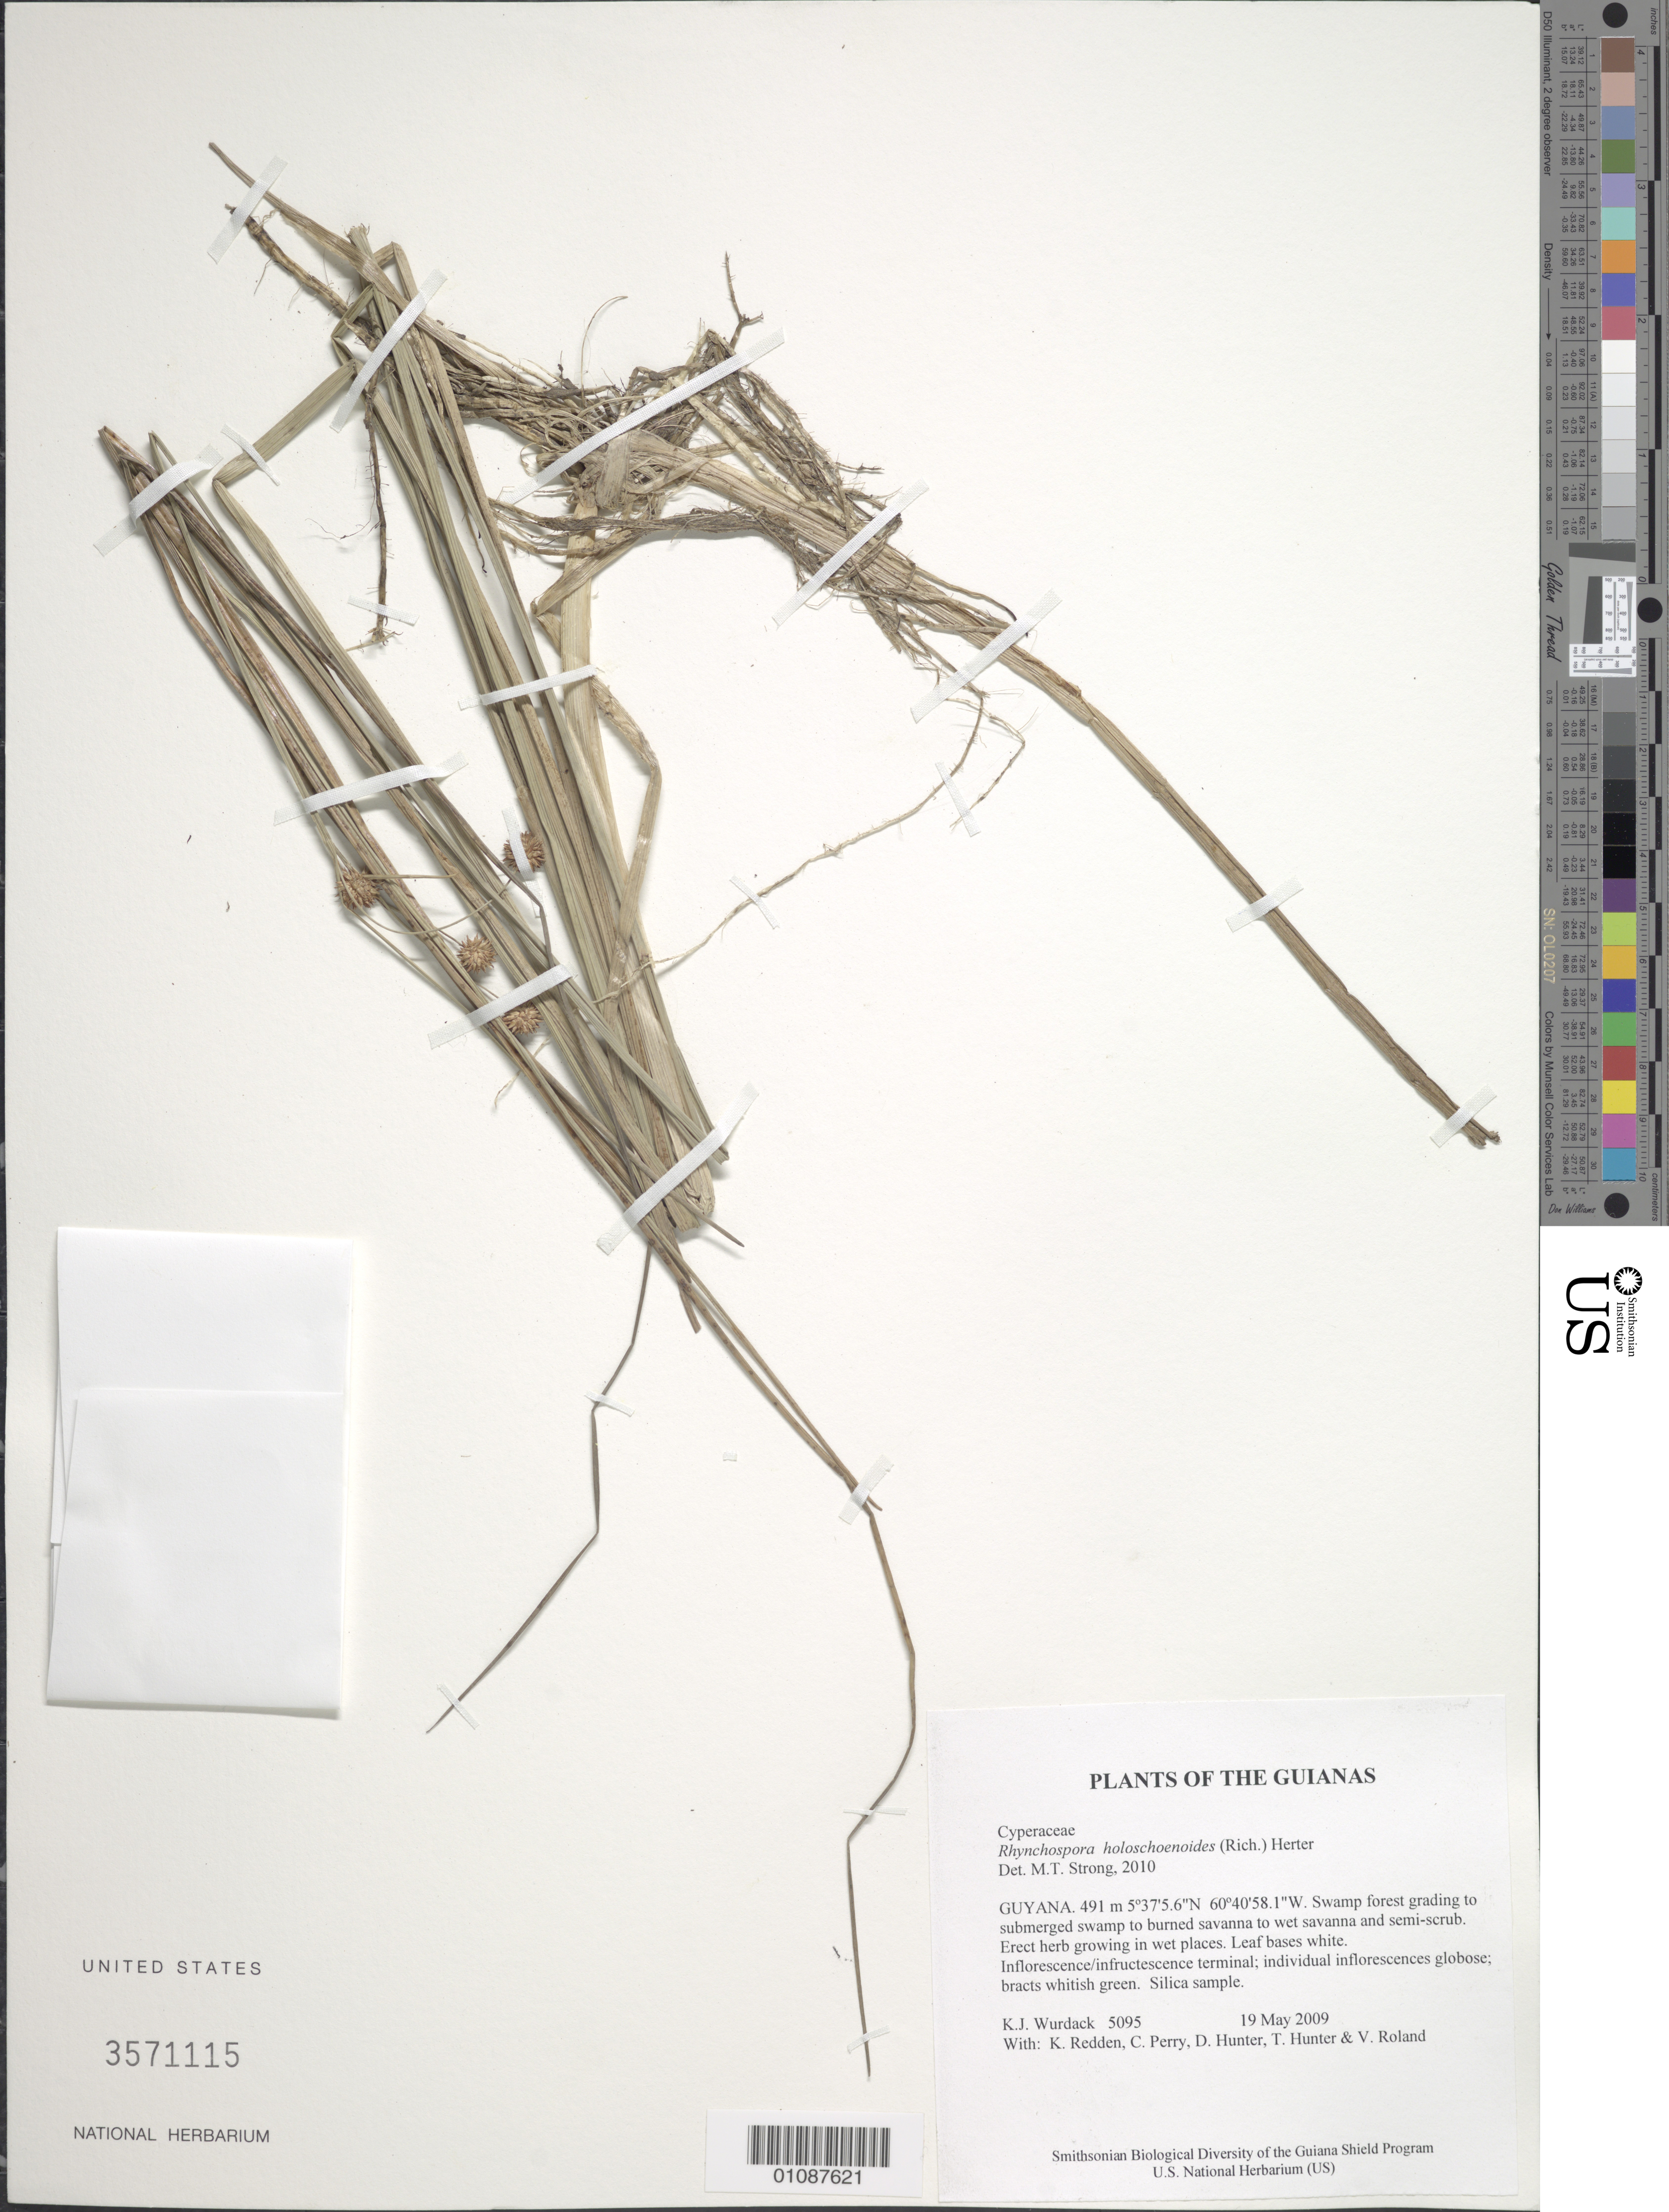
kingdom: Plantae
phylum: Tracheophyta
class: Liliopsida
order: Poales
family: Cyperaceae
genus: Rhynchospora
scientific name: Rhynchospora holoschoenoides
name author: (Rich.) Herter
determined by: Strong, M. T., (US), Smithsonian Institution - National Museum of Natural History (UNITED STATES)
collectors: K. Wurdack, K. M. Redden, C. Perry, D. Hunter, T. Hunter & V. Roland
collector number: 5095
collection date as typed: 19 May 2009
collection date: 2009-05-19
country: Guyana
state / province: Cuyuni-Mazaruni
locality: Kato River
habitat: Swamp forest grading to submerged swamp to burned savanna to wet savanna and semi-scrub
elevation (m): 491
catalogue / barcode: US 3571115